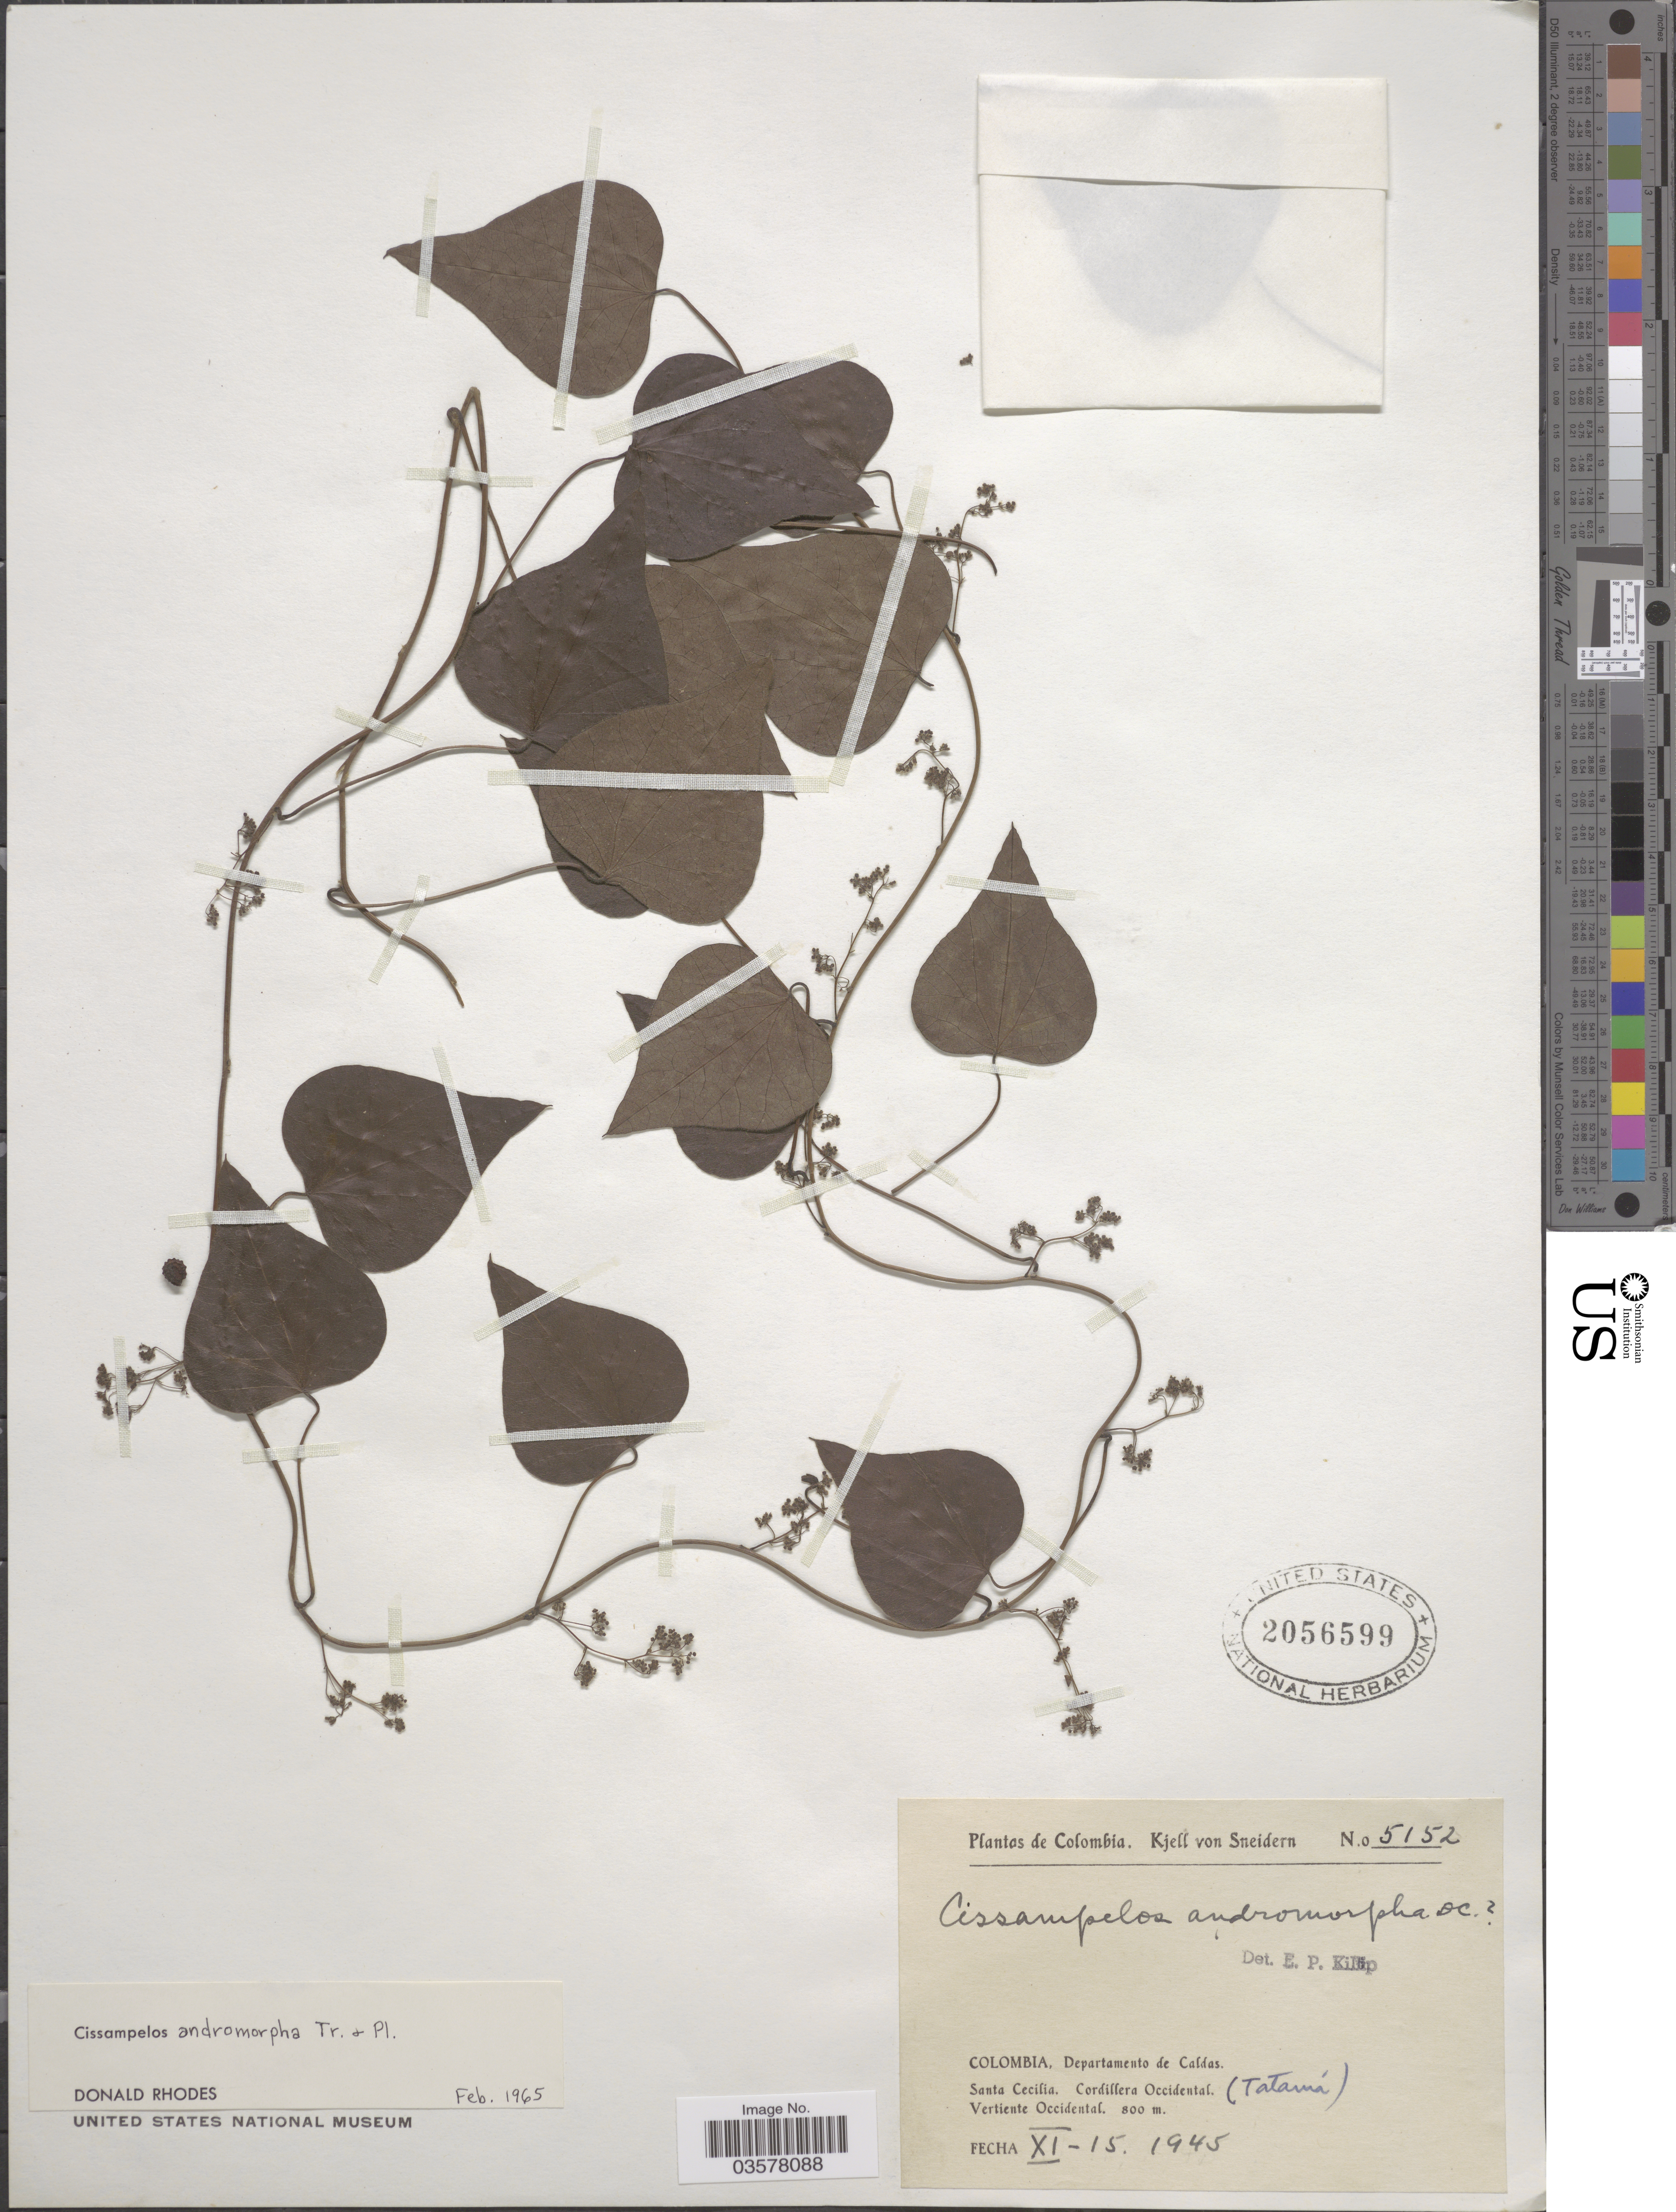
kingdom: Plantae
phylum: Tracheophyta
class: Magnoliopsida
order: Ranunculales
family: Menispermaceae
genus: Cissampelos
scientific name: Cissampelos andromorpha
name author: DC.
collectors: K. von Sneidern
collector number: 5152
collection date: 1945-11-15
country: Colombia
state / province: Caldas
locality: Departamento de Caldas. Santa Cecilia. Cordillera Occidental (Tatamá). Vertiente Occidental.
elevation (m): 800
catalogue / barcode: US 2056599